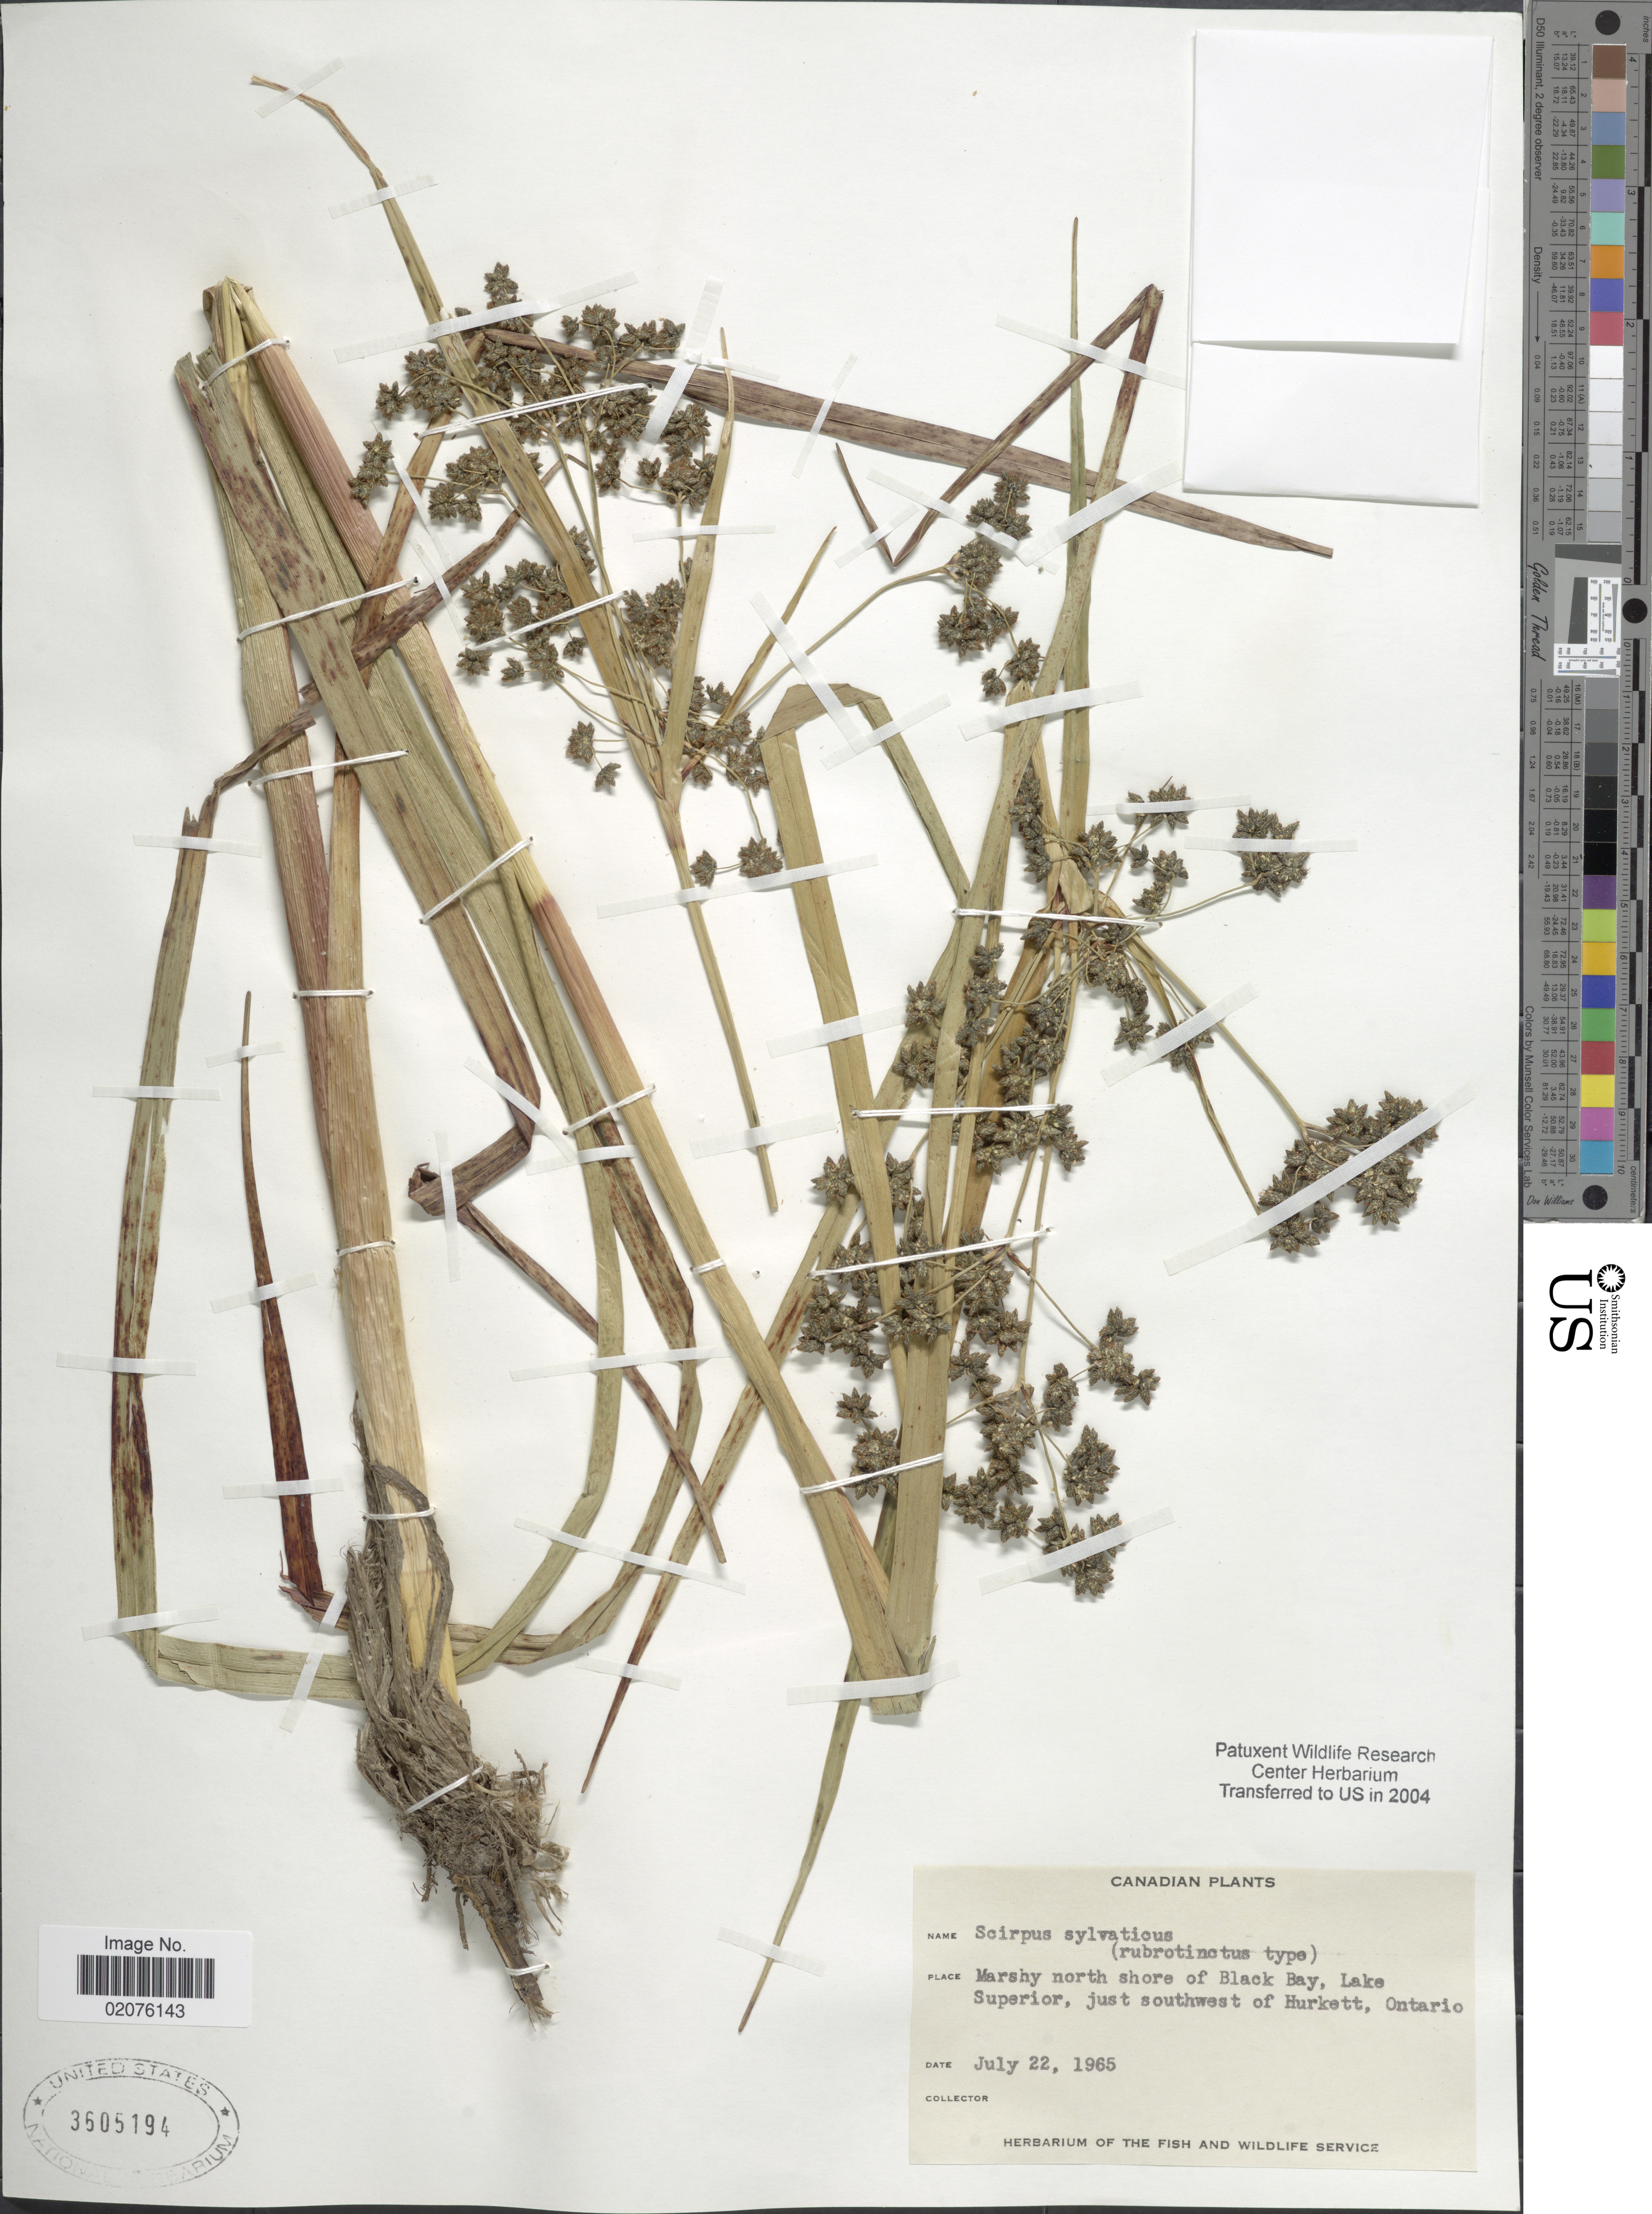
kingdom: Plantae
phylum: Tracheophyta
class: Liliopsida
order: Poales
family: Cyperaceae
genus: Scirpus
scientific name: Scirpus microcarpus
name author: J. Presl & C. Presl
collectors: U.S. Fish and Wildlife Service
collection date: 1965-07-22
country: Canada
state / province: Ontario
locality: Marshy north shore of Black Bay, Lake Superior, just southwest of Hurkett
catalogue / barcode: US 3605194